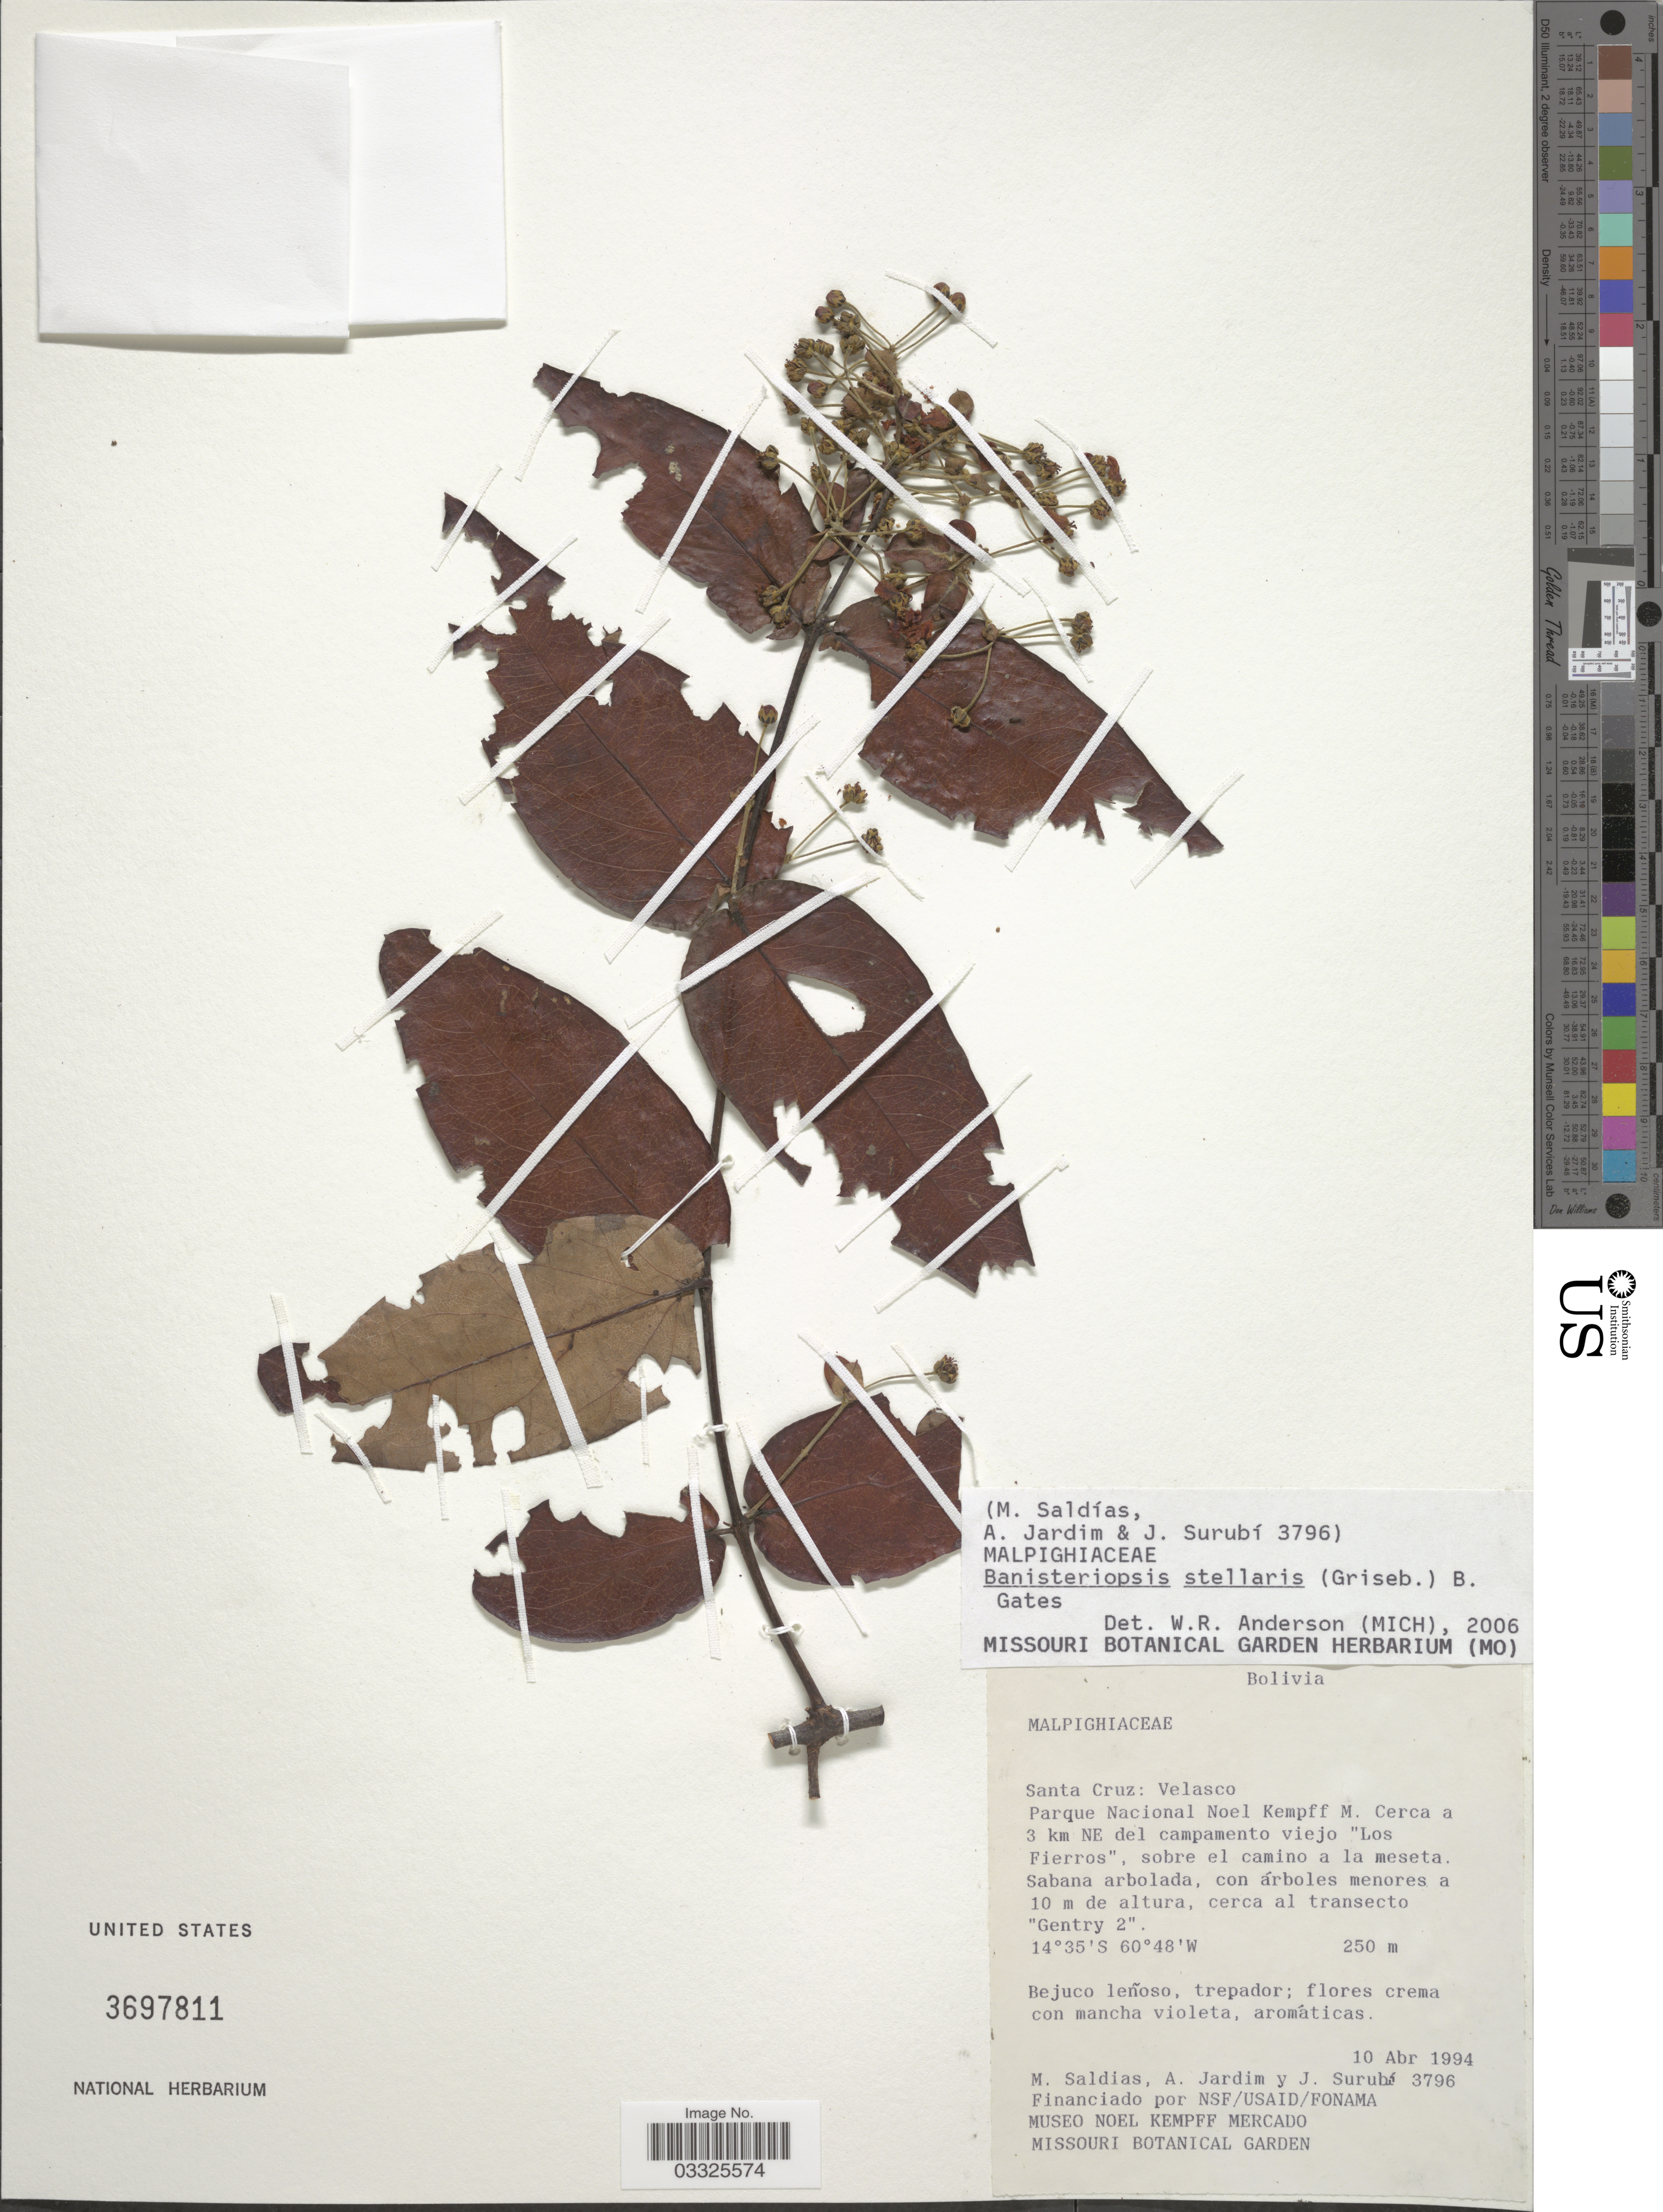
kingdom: Plantae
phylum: Tracheophyta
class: Magnoliopsida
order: Malpighiales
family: Malpighiaceae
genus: Banisteriopsis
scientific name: Banisteriopsis stellaris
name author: (Griseb.) B. Gates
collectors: M. Saldias, A. Jardim & J. Surubi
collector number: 3796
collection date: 1994-04-10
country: Bolivia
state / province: Santa Cruz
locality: Velasco. Parque Nacional Noel Kempff M. Cerca a 3 km NE del campamento viejo "Los Fierros", sobre el camino a la meseta.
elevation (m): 250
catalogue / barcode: US 3697811